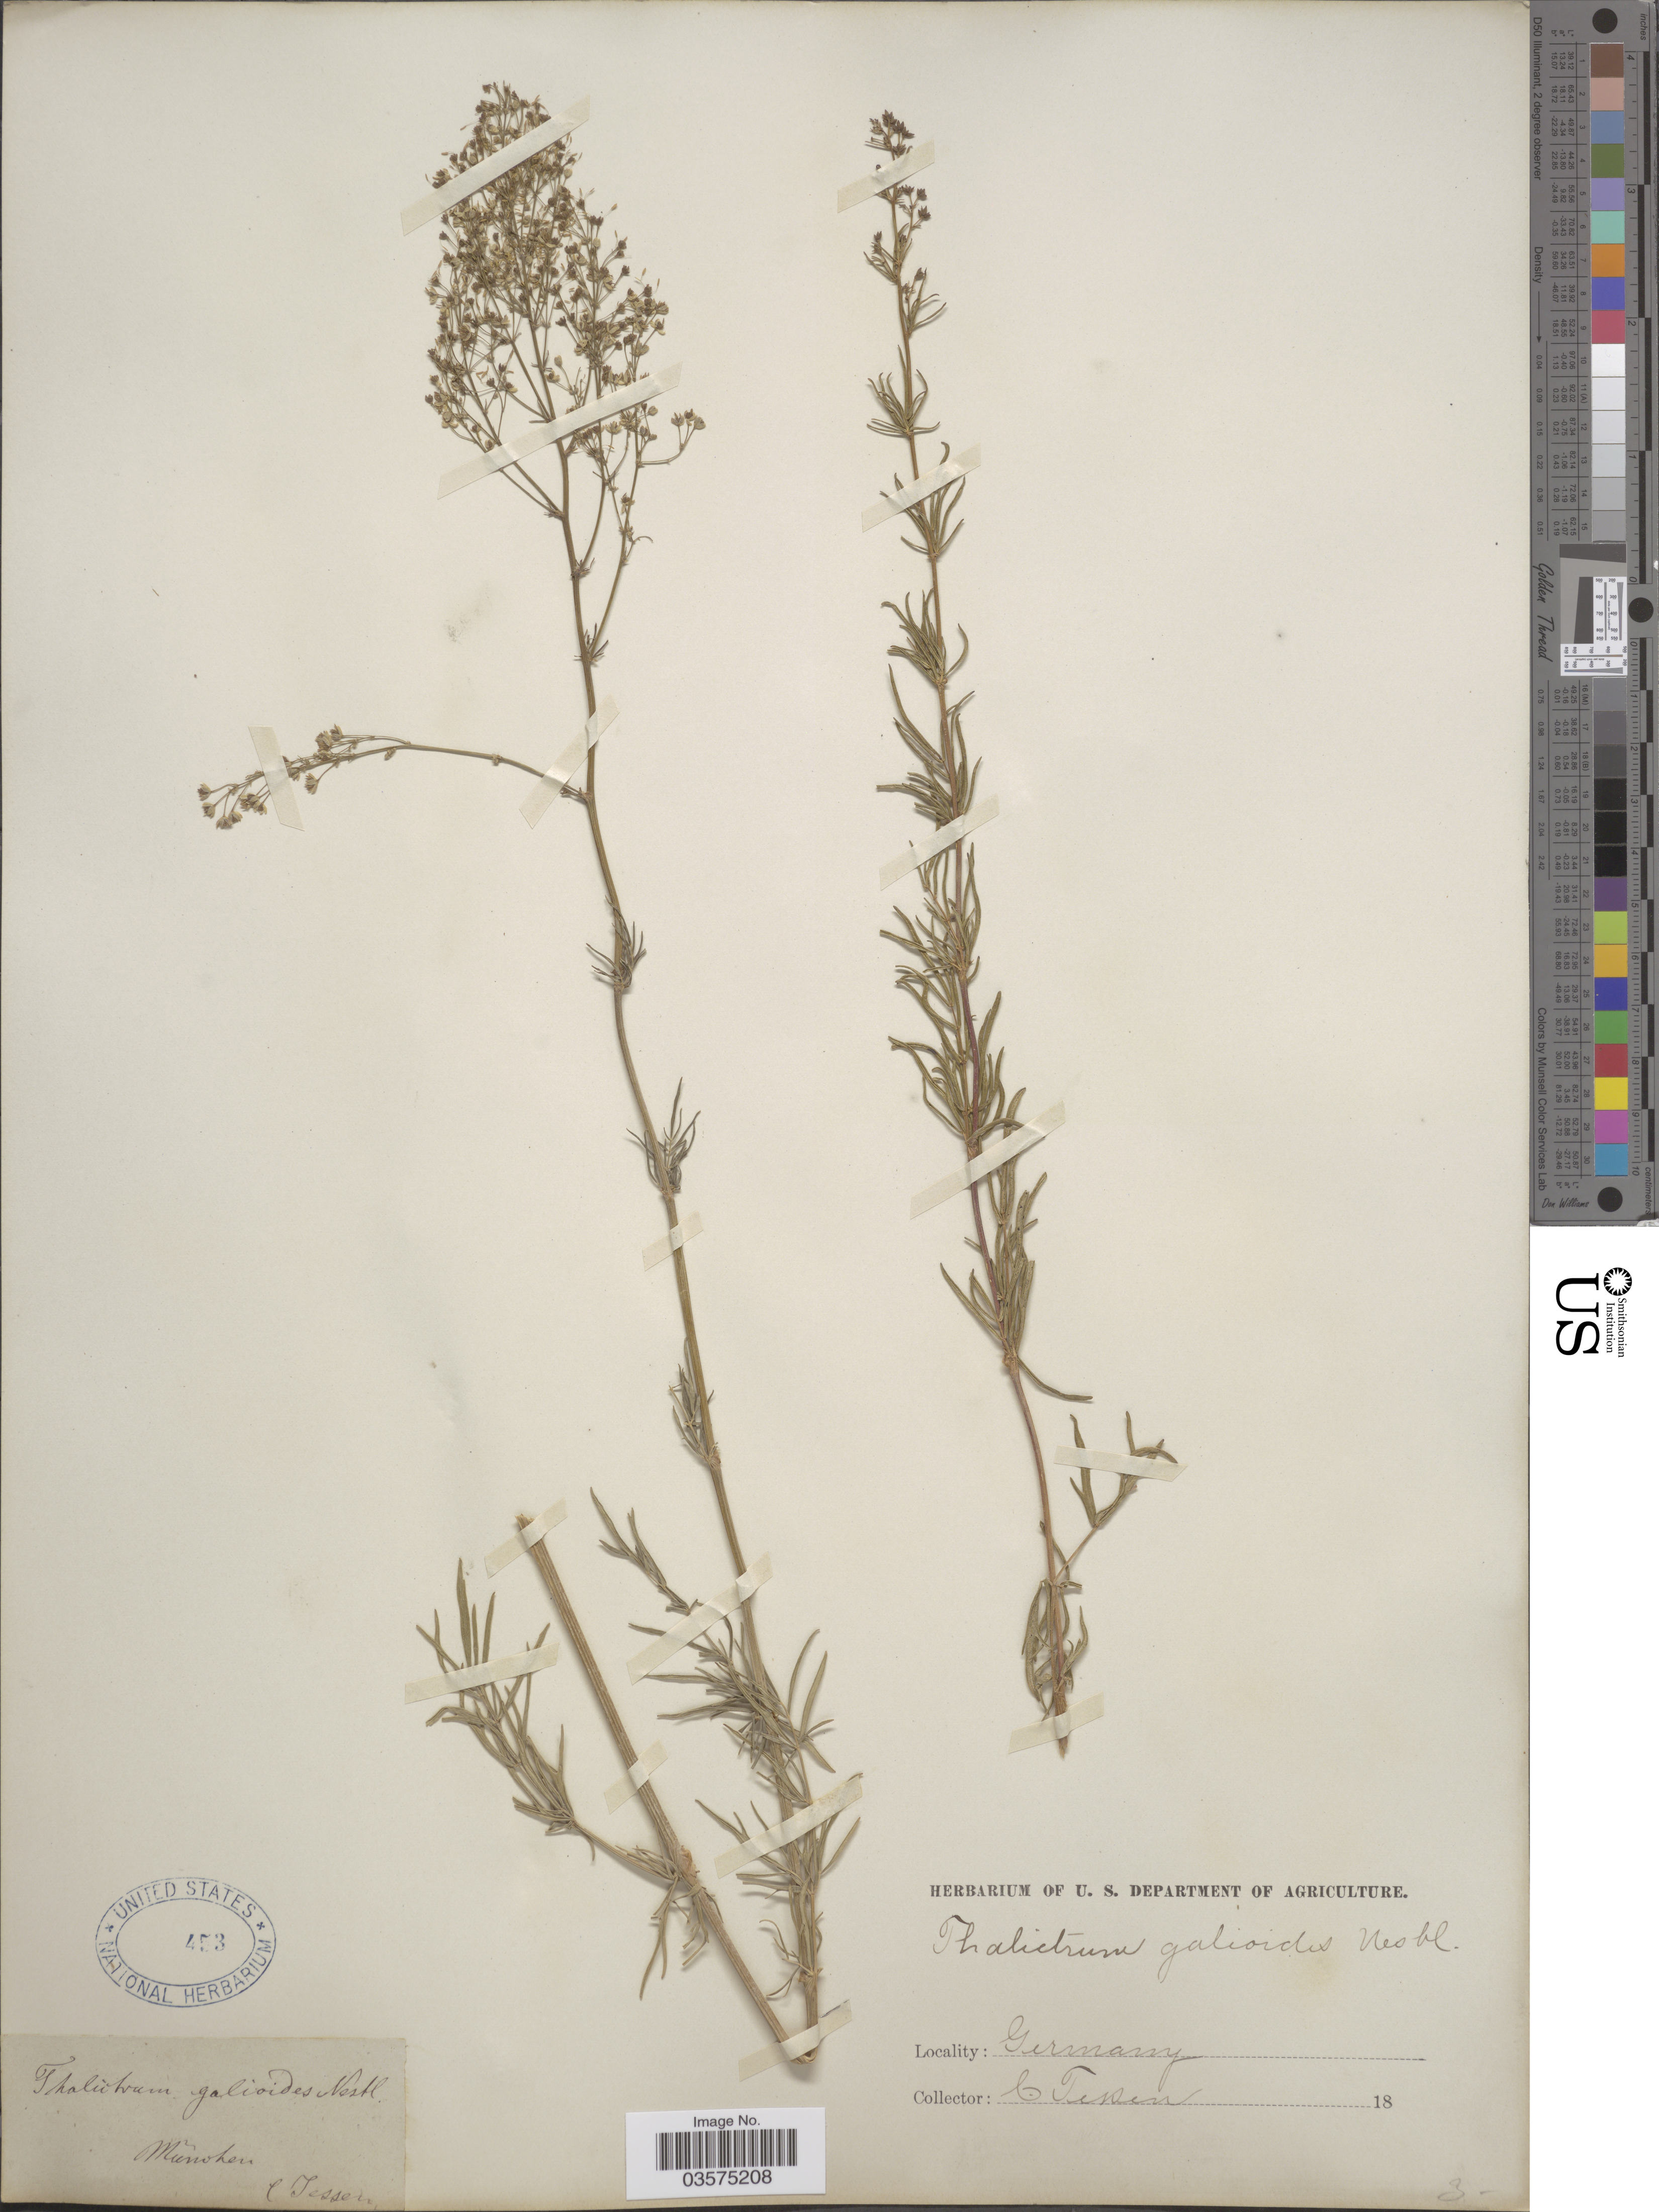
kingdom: Plantae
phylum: Tracheophyta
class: Magnoliopsida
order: Ranunculales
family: Ranunculaceae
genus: Thalictrum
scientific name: Thalictrum galioides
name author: Nestl.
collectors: C. Jessen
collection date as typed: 18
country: Germany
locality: München.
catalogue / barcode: US 453